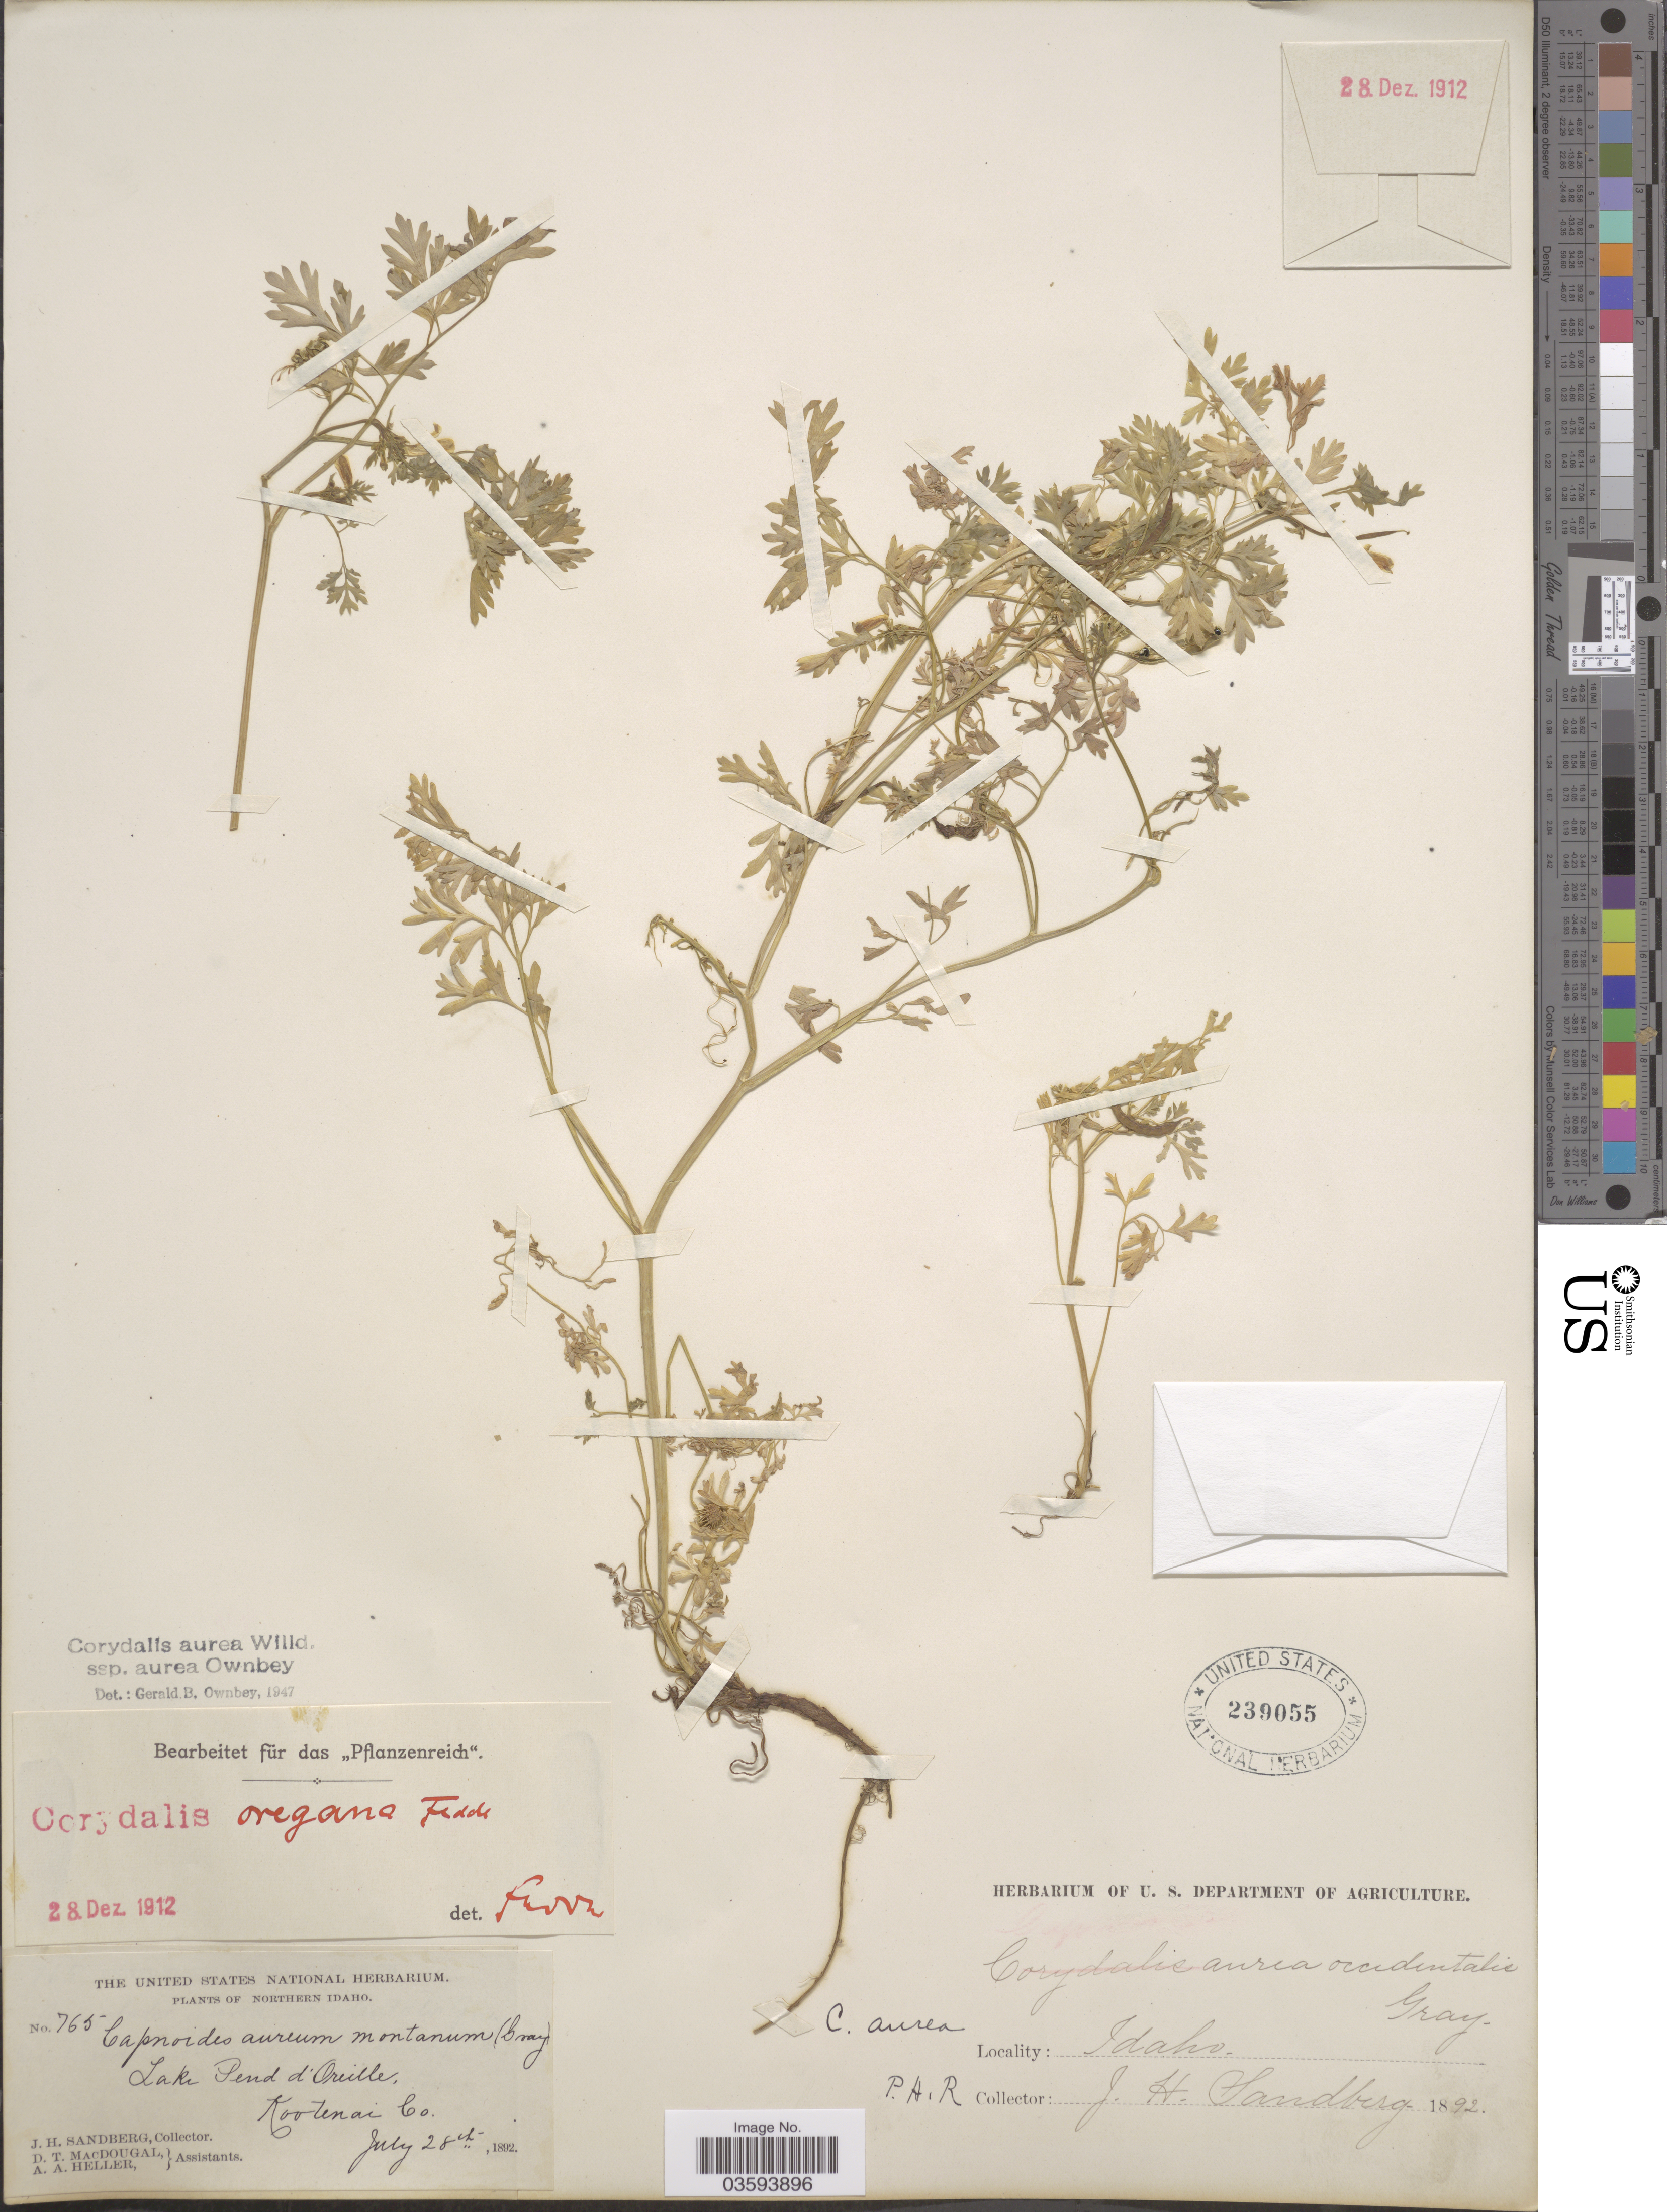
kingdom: Plantae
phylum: Tracheophyta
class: Magnoliopsida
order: Ranunculales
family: Papaveraceae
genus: Corydalis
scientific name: Corydalis aurea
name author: Willd.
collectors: J. H. Sandberg, D. T. MacDougal & A. A. Heller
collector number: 765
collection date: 1892-07-28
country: United States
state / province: Idaho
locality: Northern Idaho. Lake Pend d'Oreille, Kootenai Co.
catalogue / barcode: US 239055